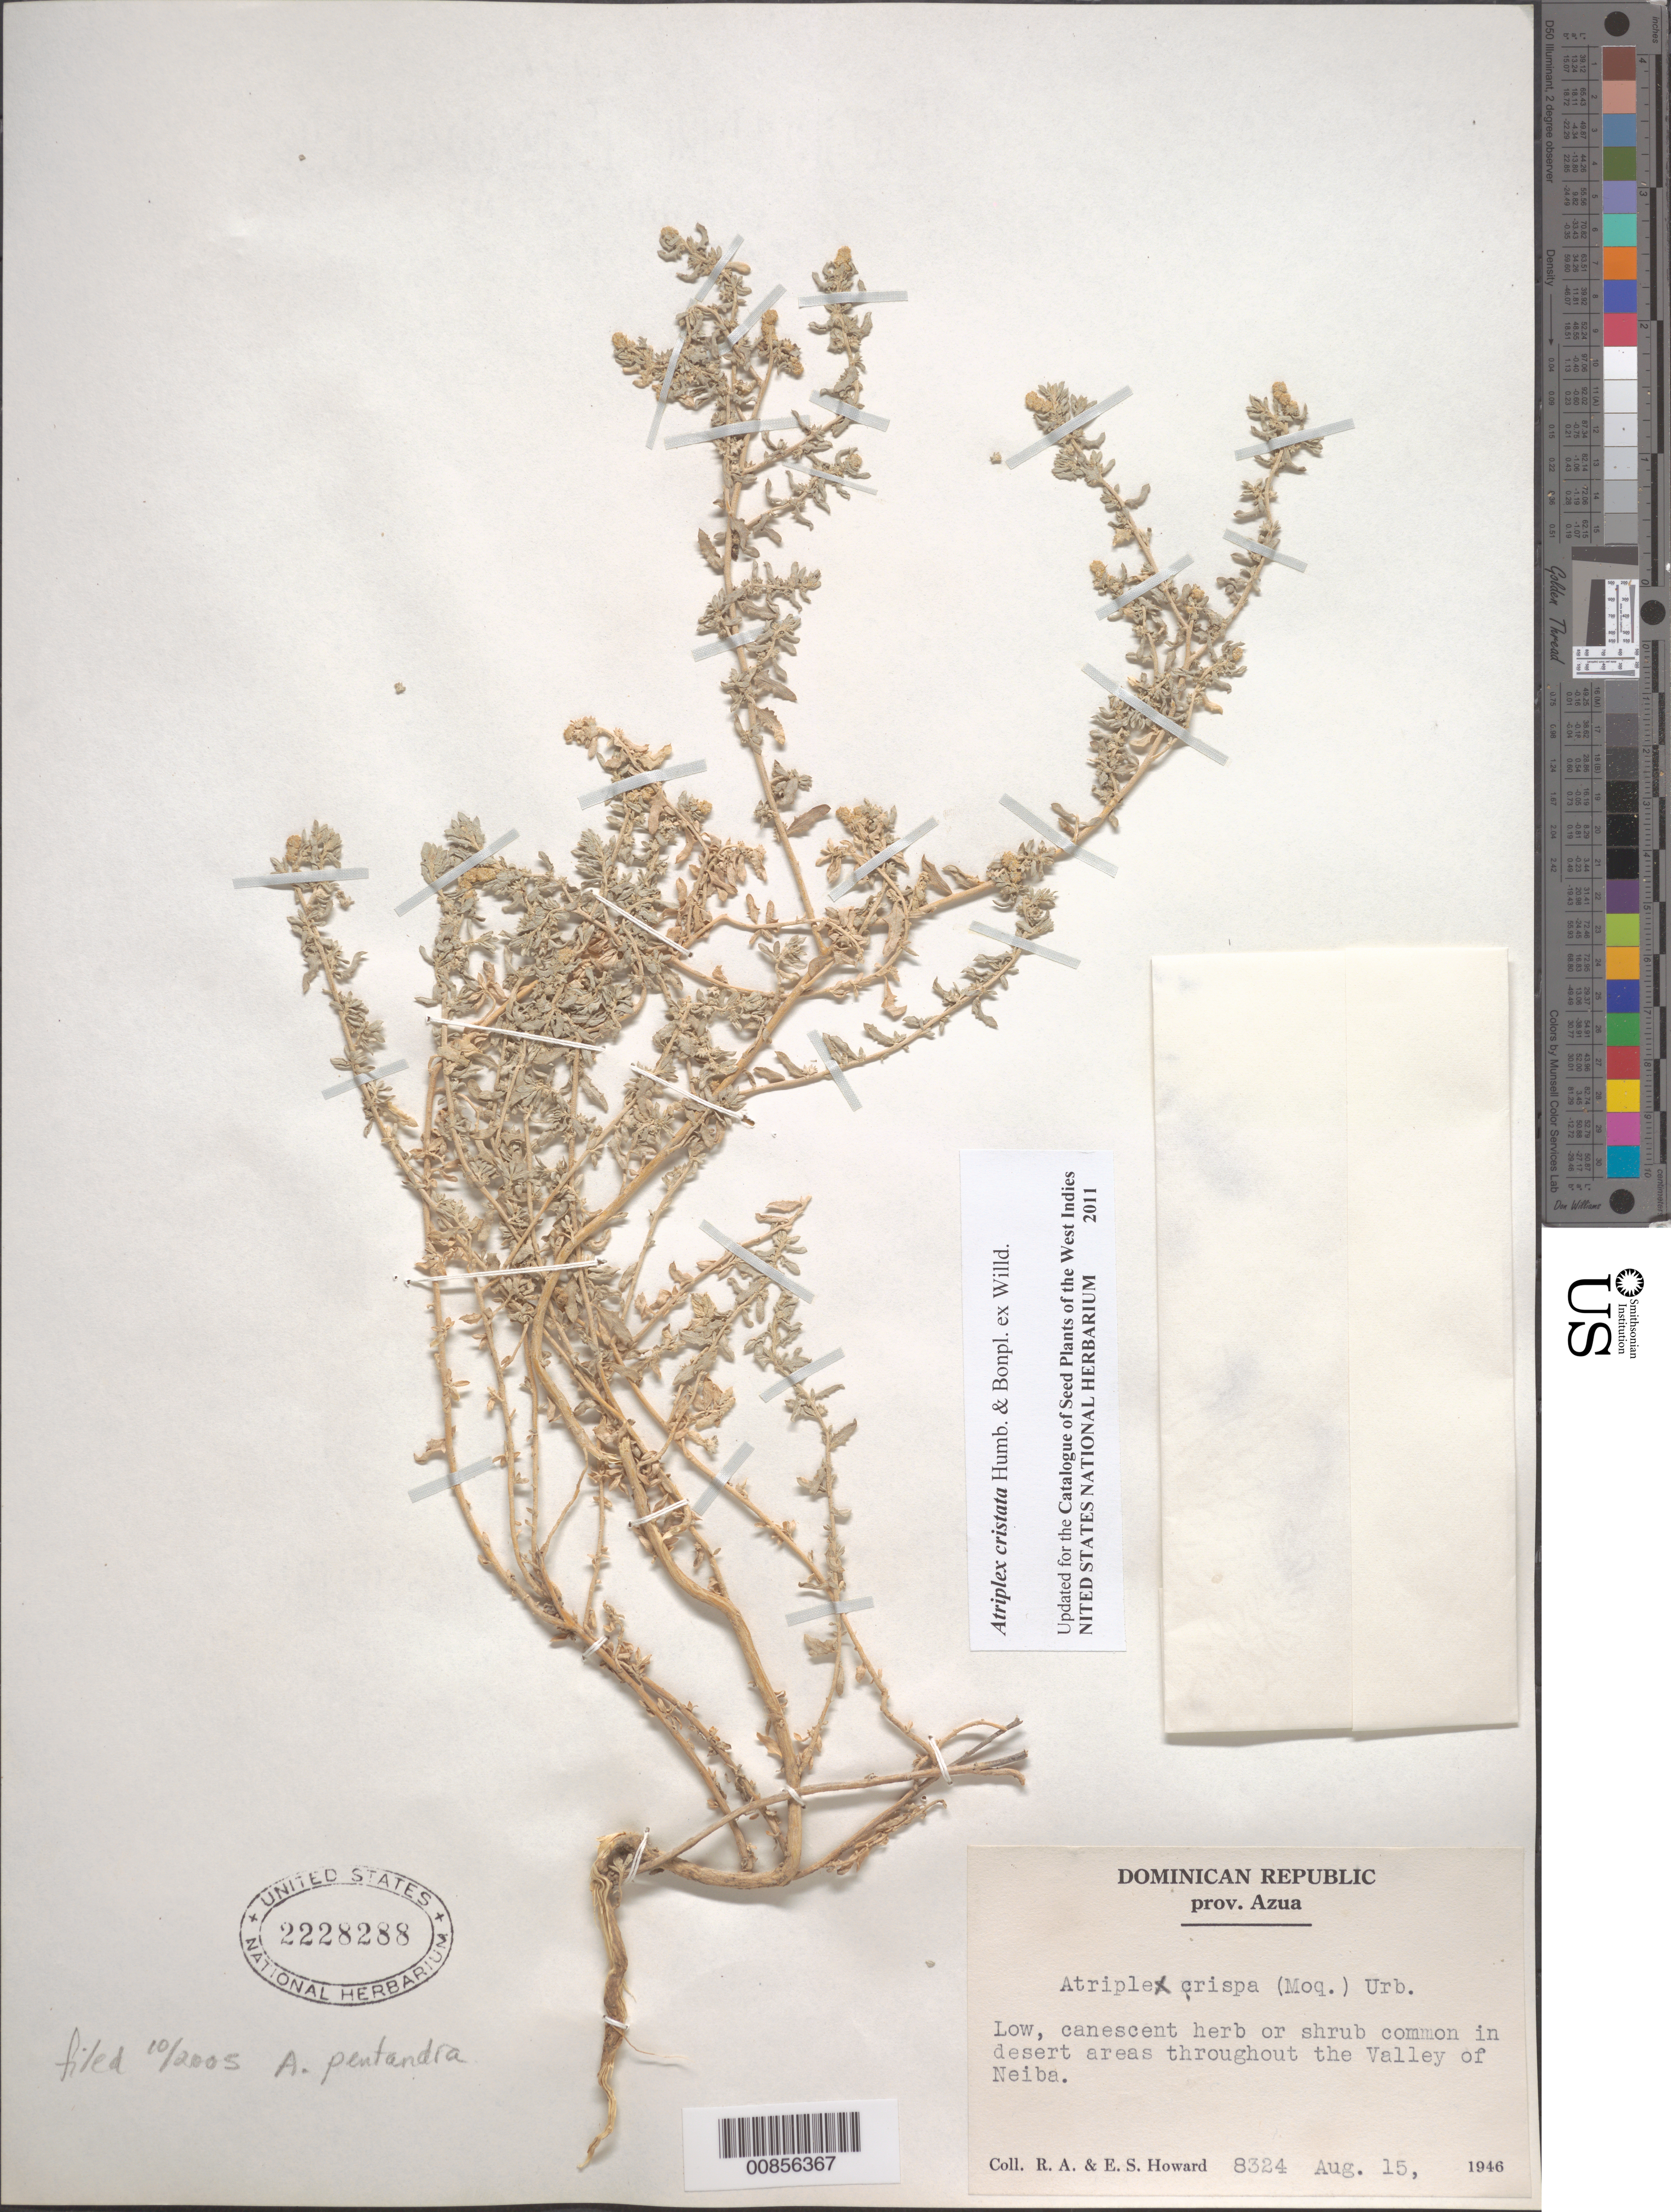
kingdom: Plantae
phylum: Tracheophyta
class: Magnoliopsida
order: Caryophyllales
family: Amaranthaceae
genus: Atriplex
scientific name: Atriplex pentandra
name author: (Jacq.) Standl.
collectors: R. A. Howard & E. S. Howard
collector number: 8324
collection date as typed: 15 Aug 1946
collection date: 1946-08-15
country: Dominican Republic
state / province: Azua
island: Hispaniola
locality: Desert areas throughout the Valley of Neiba.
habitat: Common in desert areas.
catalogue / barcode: US 2228288